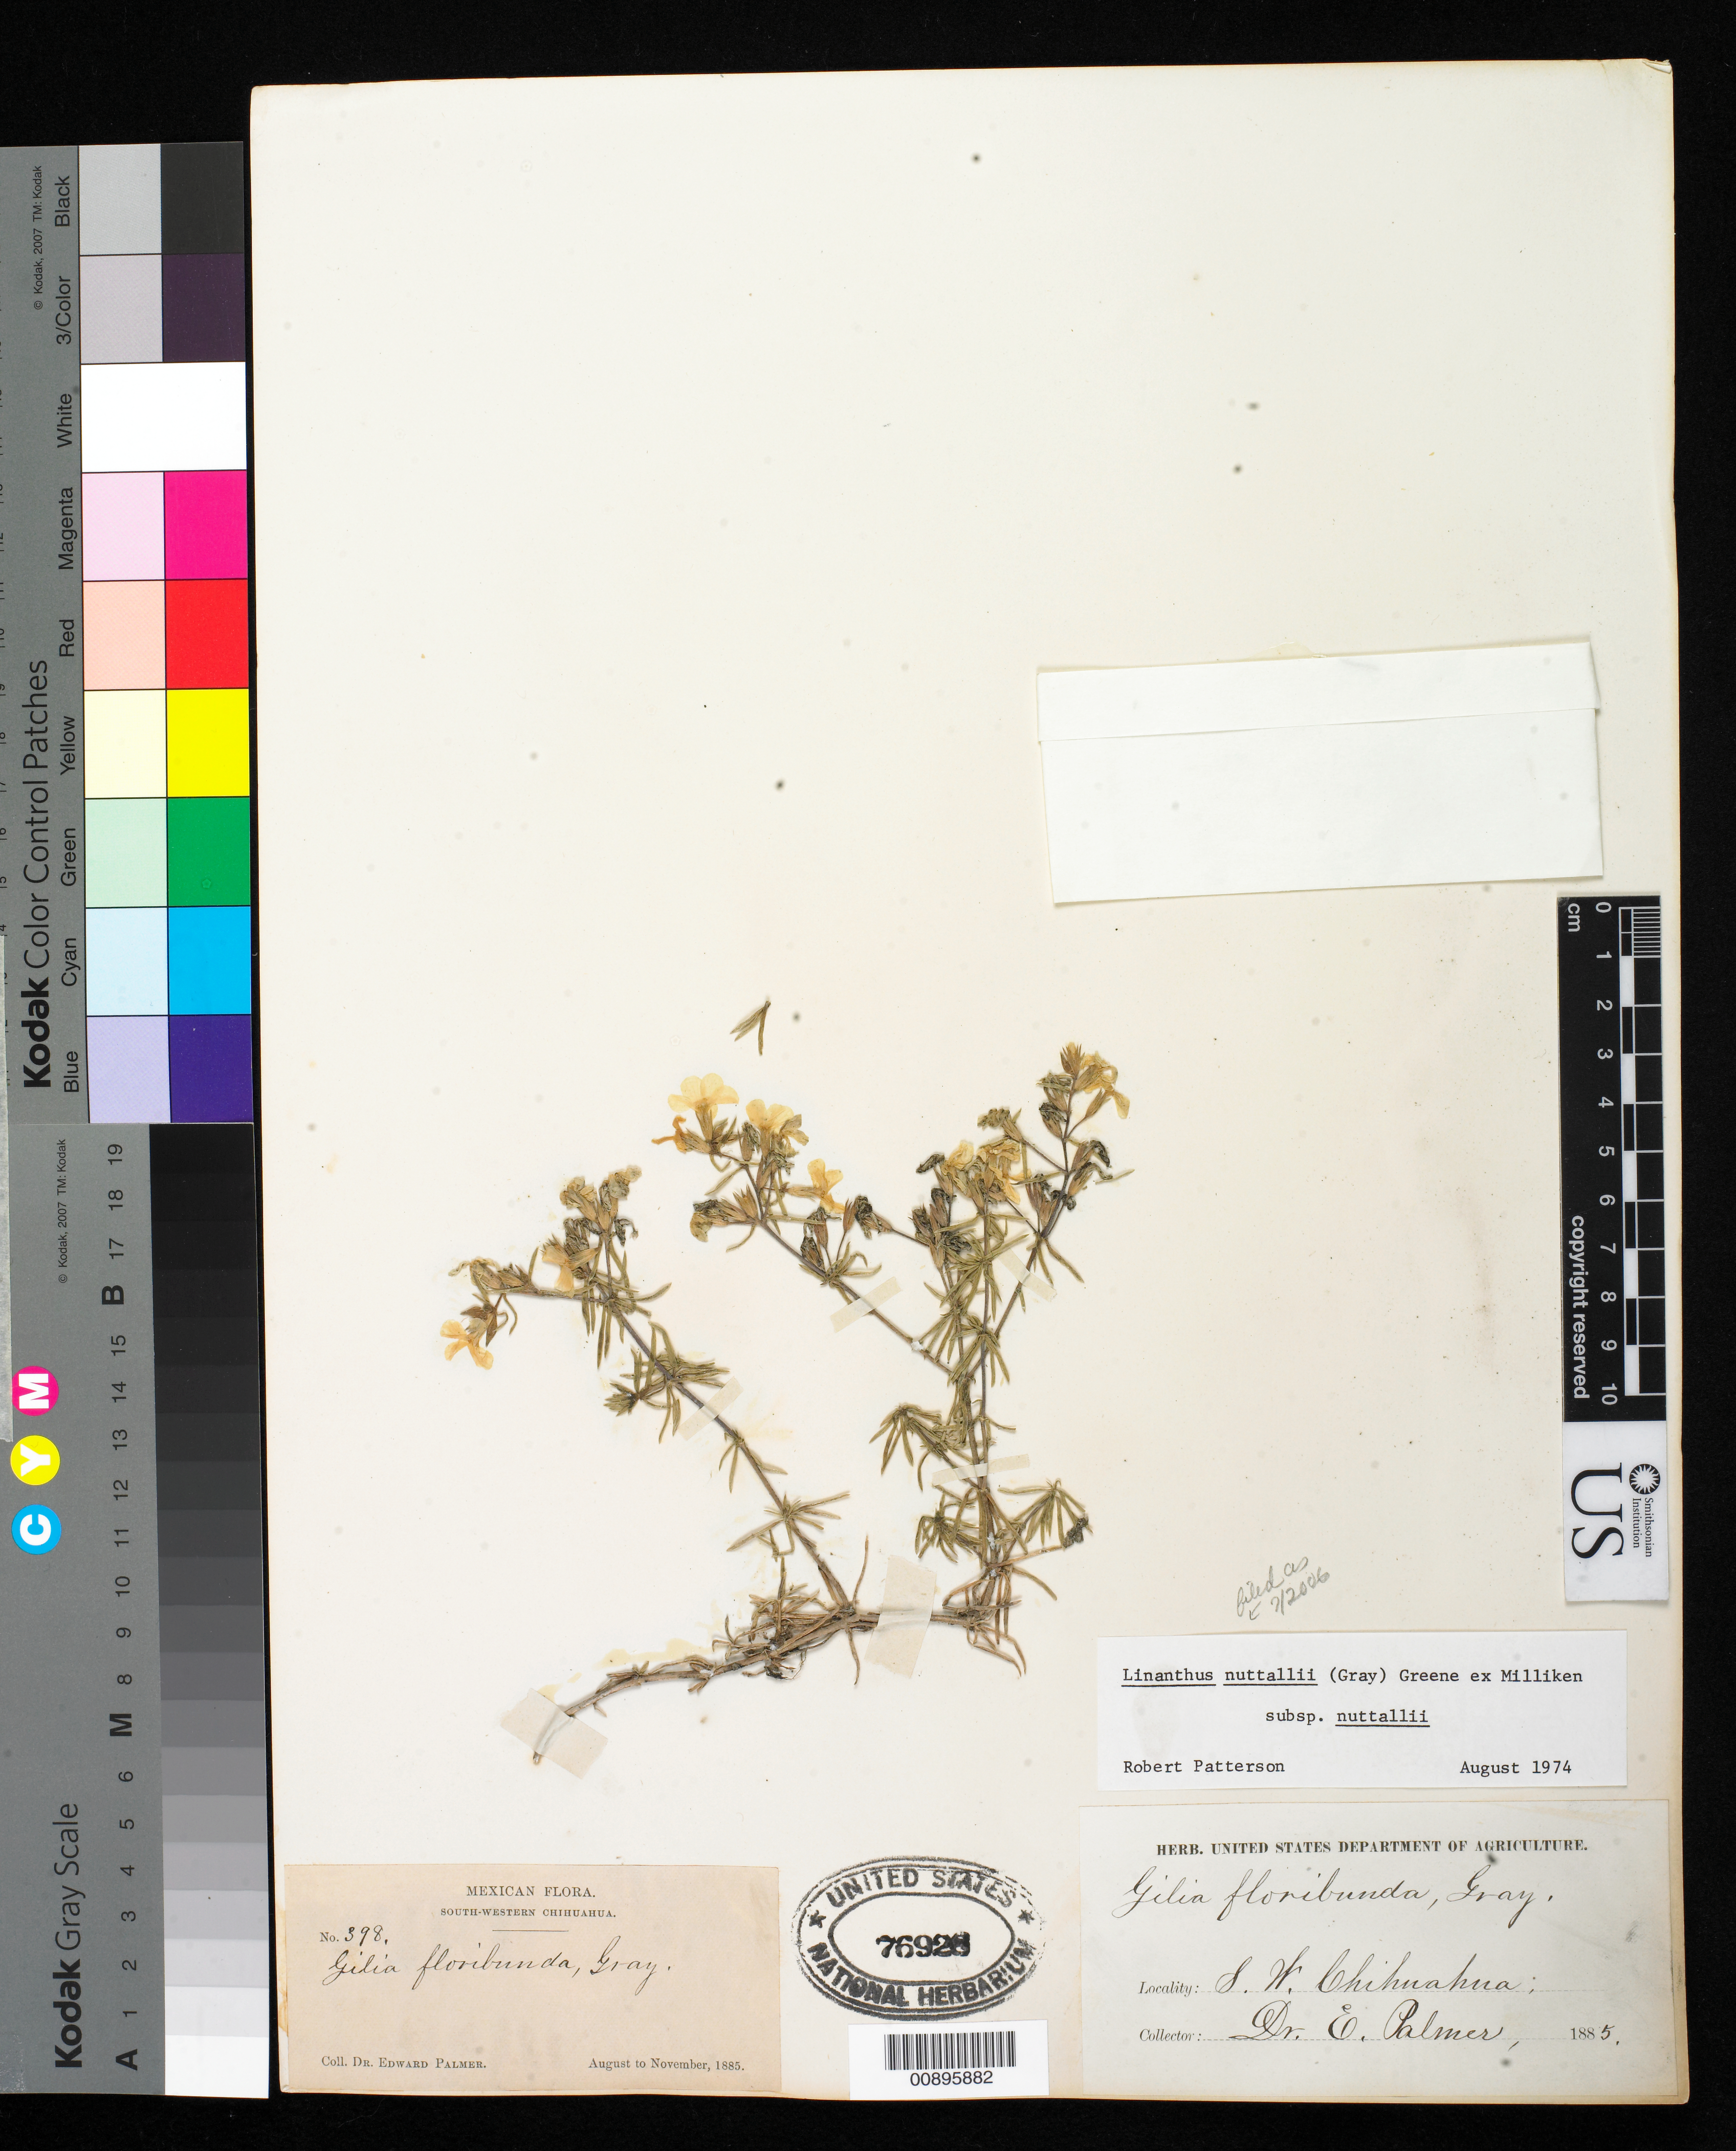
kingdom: Plantae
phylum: Tracheophyta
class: Magnoliopsida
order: Ericales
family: Polemoniaceae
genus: Leptosiphon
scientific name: Leptosiphon nuttallii subsp. nuttallii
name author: (A. Gray) J.M. Porter & L.A. Johnson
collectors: E. Palmer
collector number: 398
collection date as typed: Aug 1885 to -- Nov 1885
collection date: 1885-08/1885-11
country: Mexico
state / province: Chihuahua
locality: South-Western Chihuahua.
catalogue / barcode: US 76928